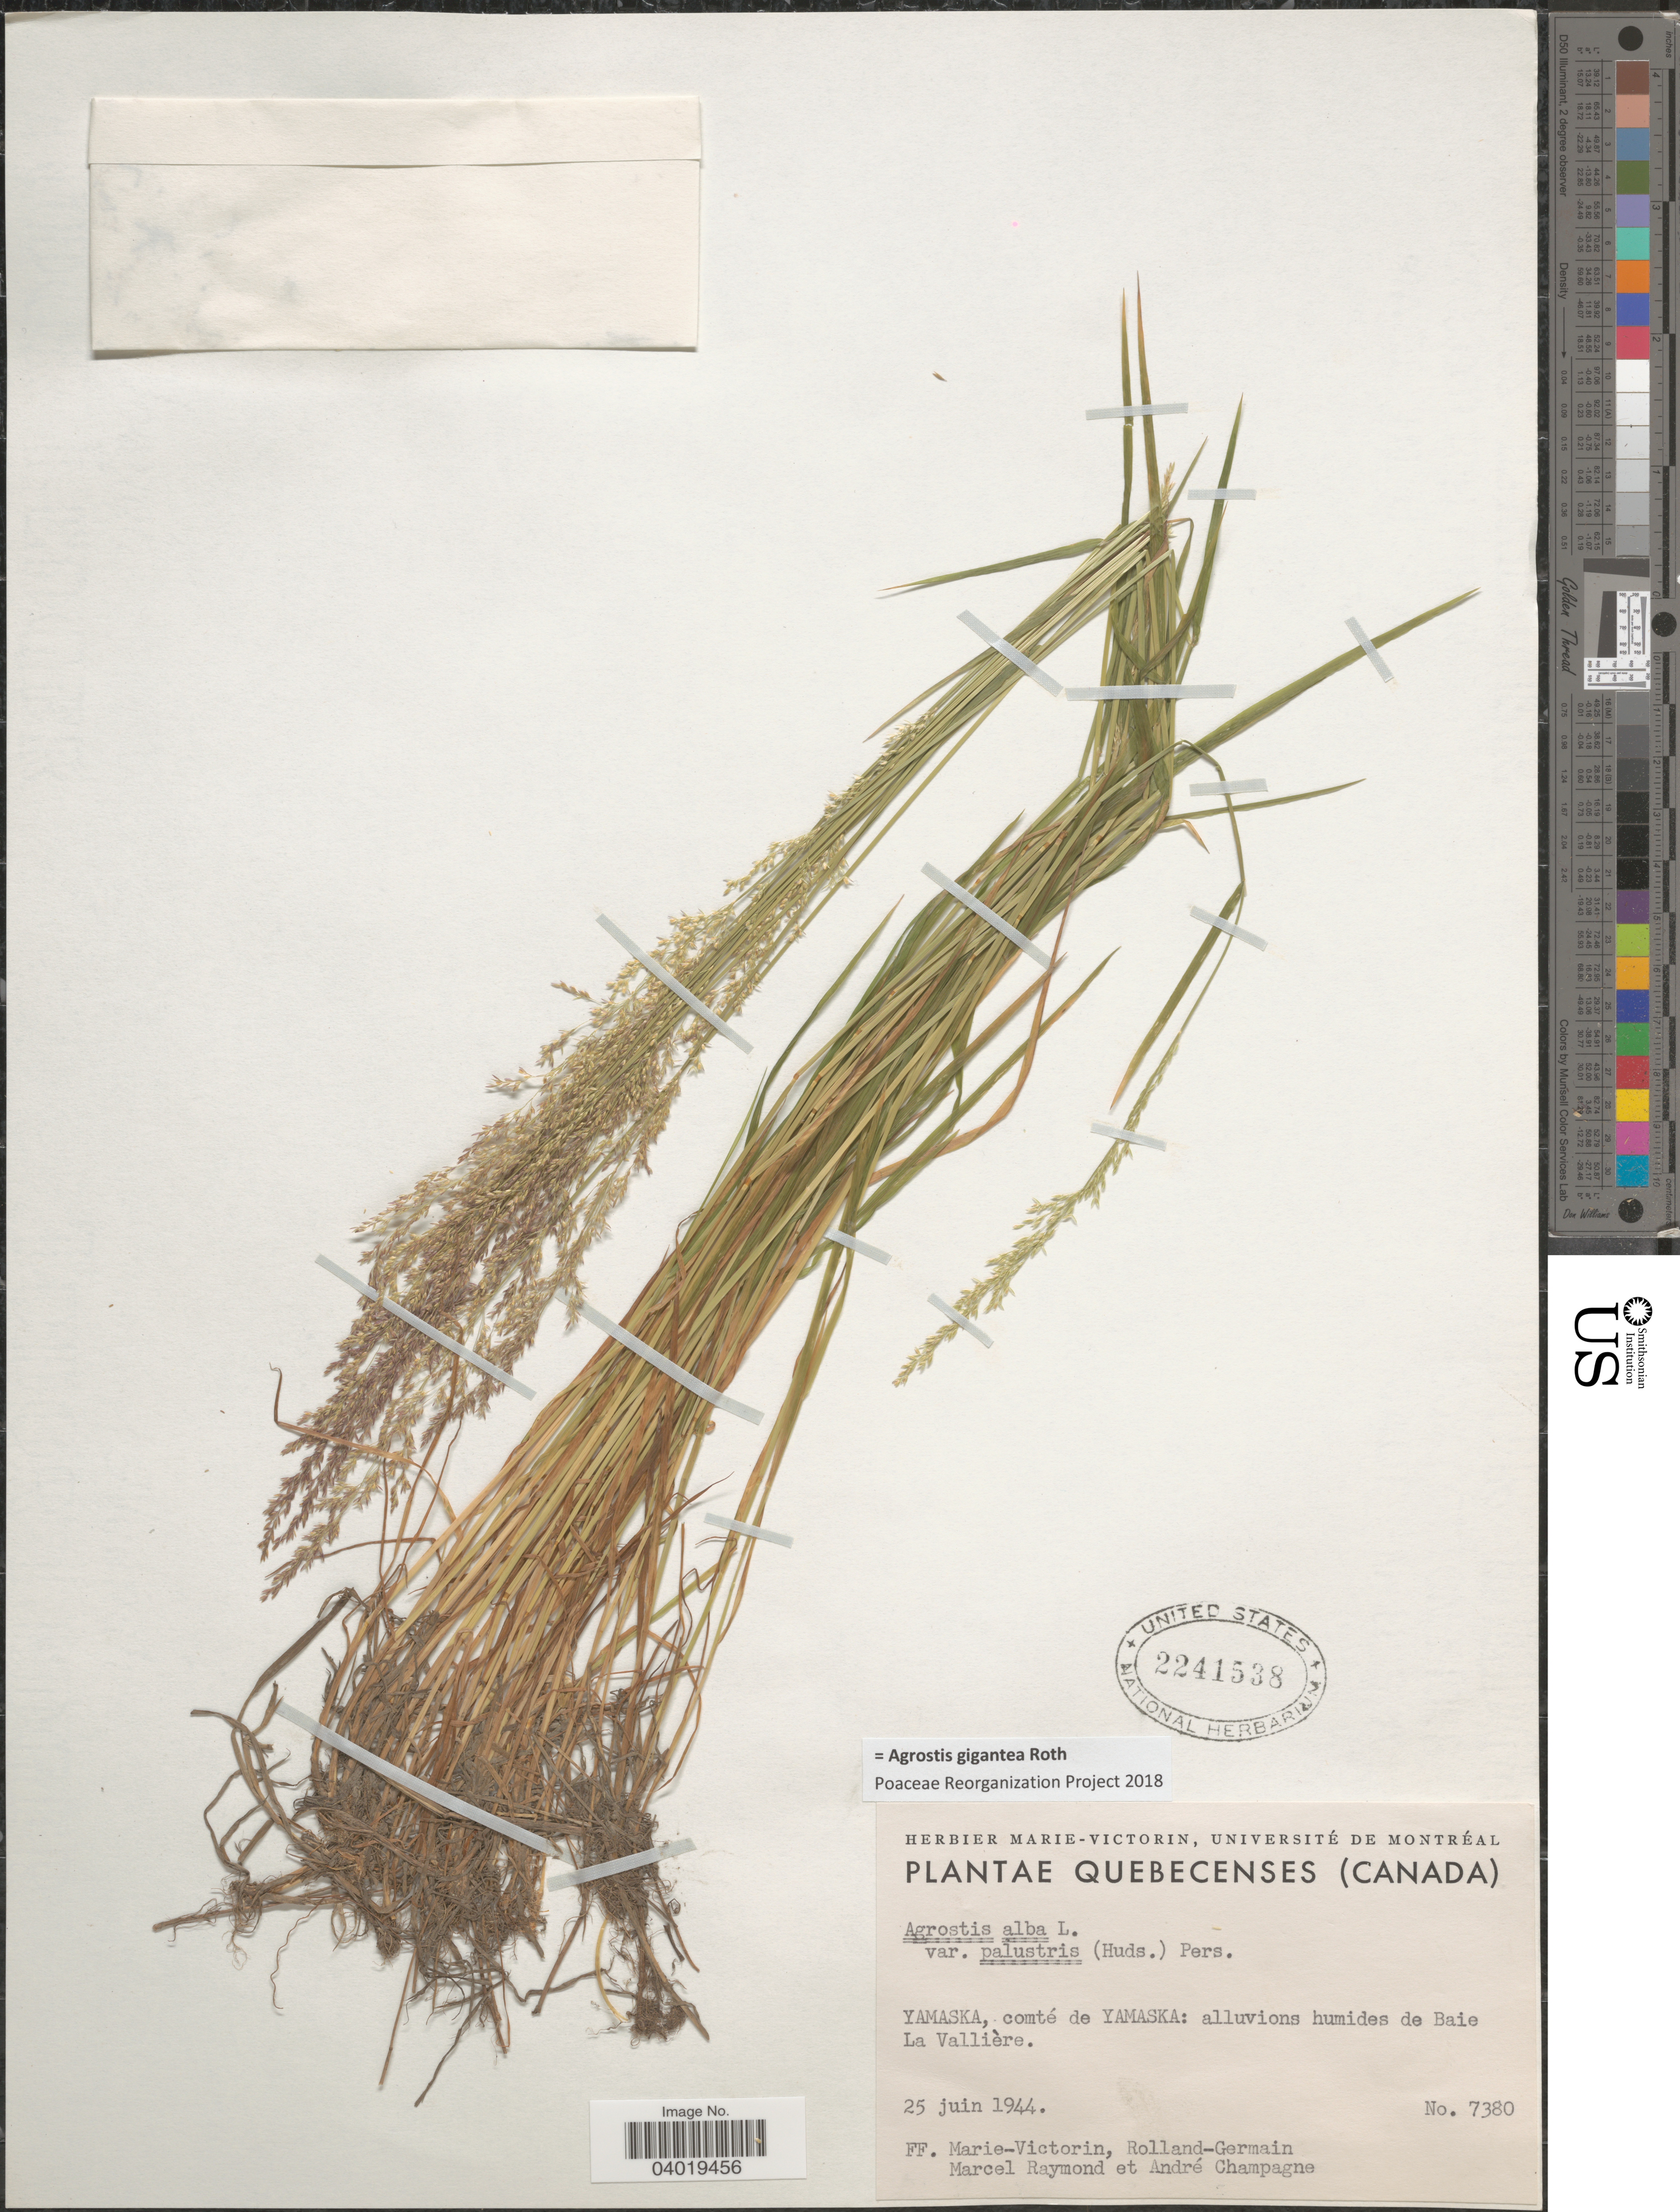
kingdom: Plantae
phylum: Tracheophyta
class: Liliopsida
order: Poales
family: Poaceae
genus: Agrostis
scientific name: Agrostis gigantea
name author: Roth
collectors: F. Marie-Victorin, Rolland-Germain, M. Raymond & A. Champagne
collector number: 7380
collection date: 1944-06-25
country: Canada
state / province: Quebec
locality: Yamaska, comté de Yamaska: alluvions humides de Baie La Vallière.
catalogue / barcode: US 2241538